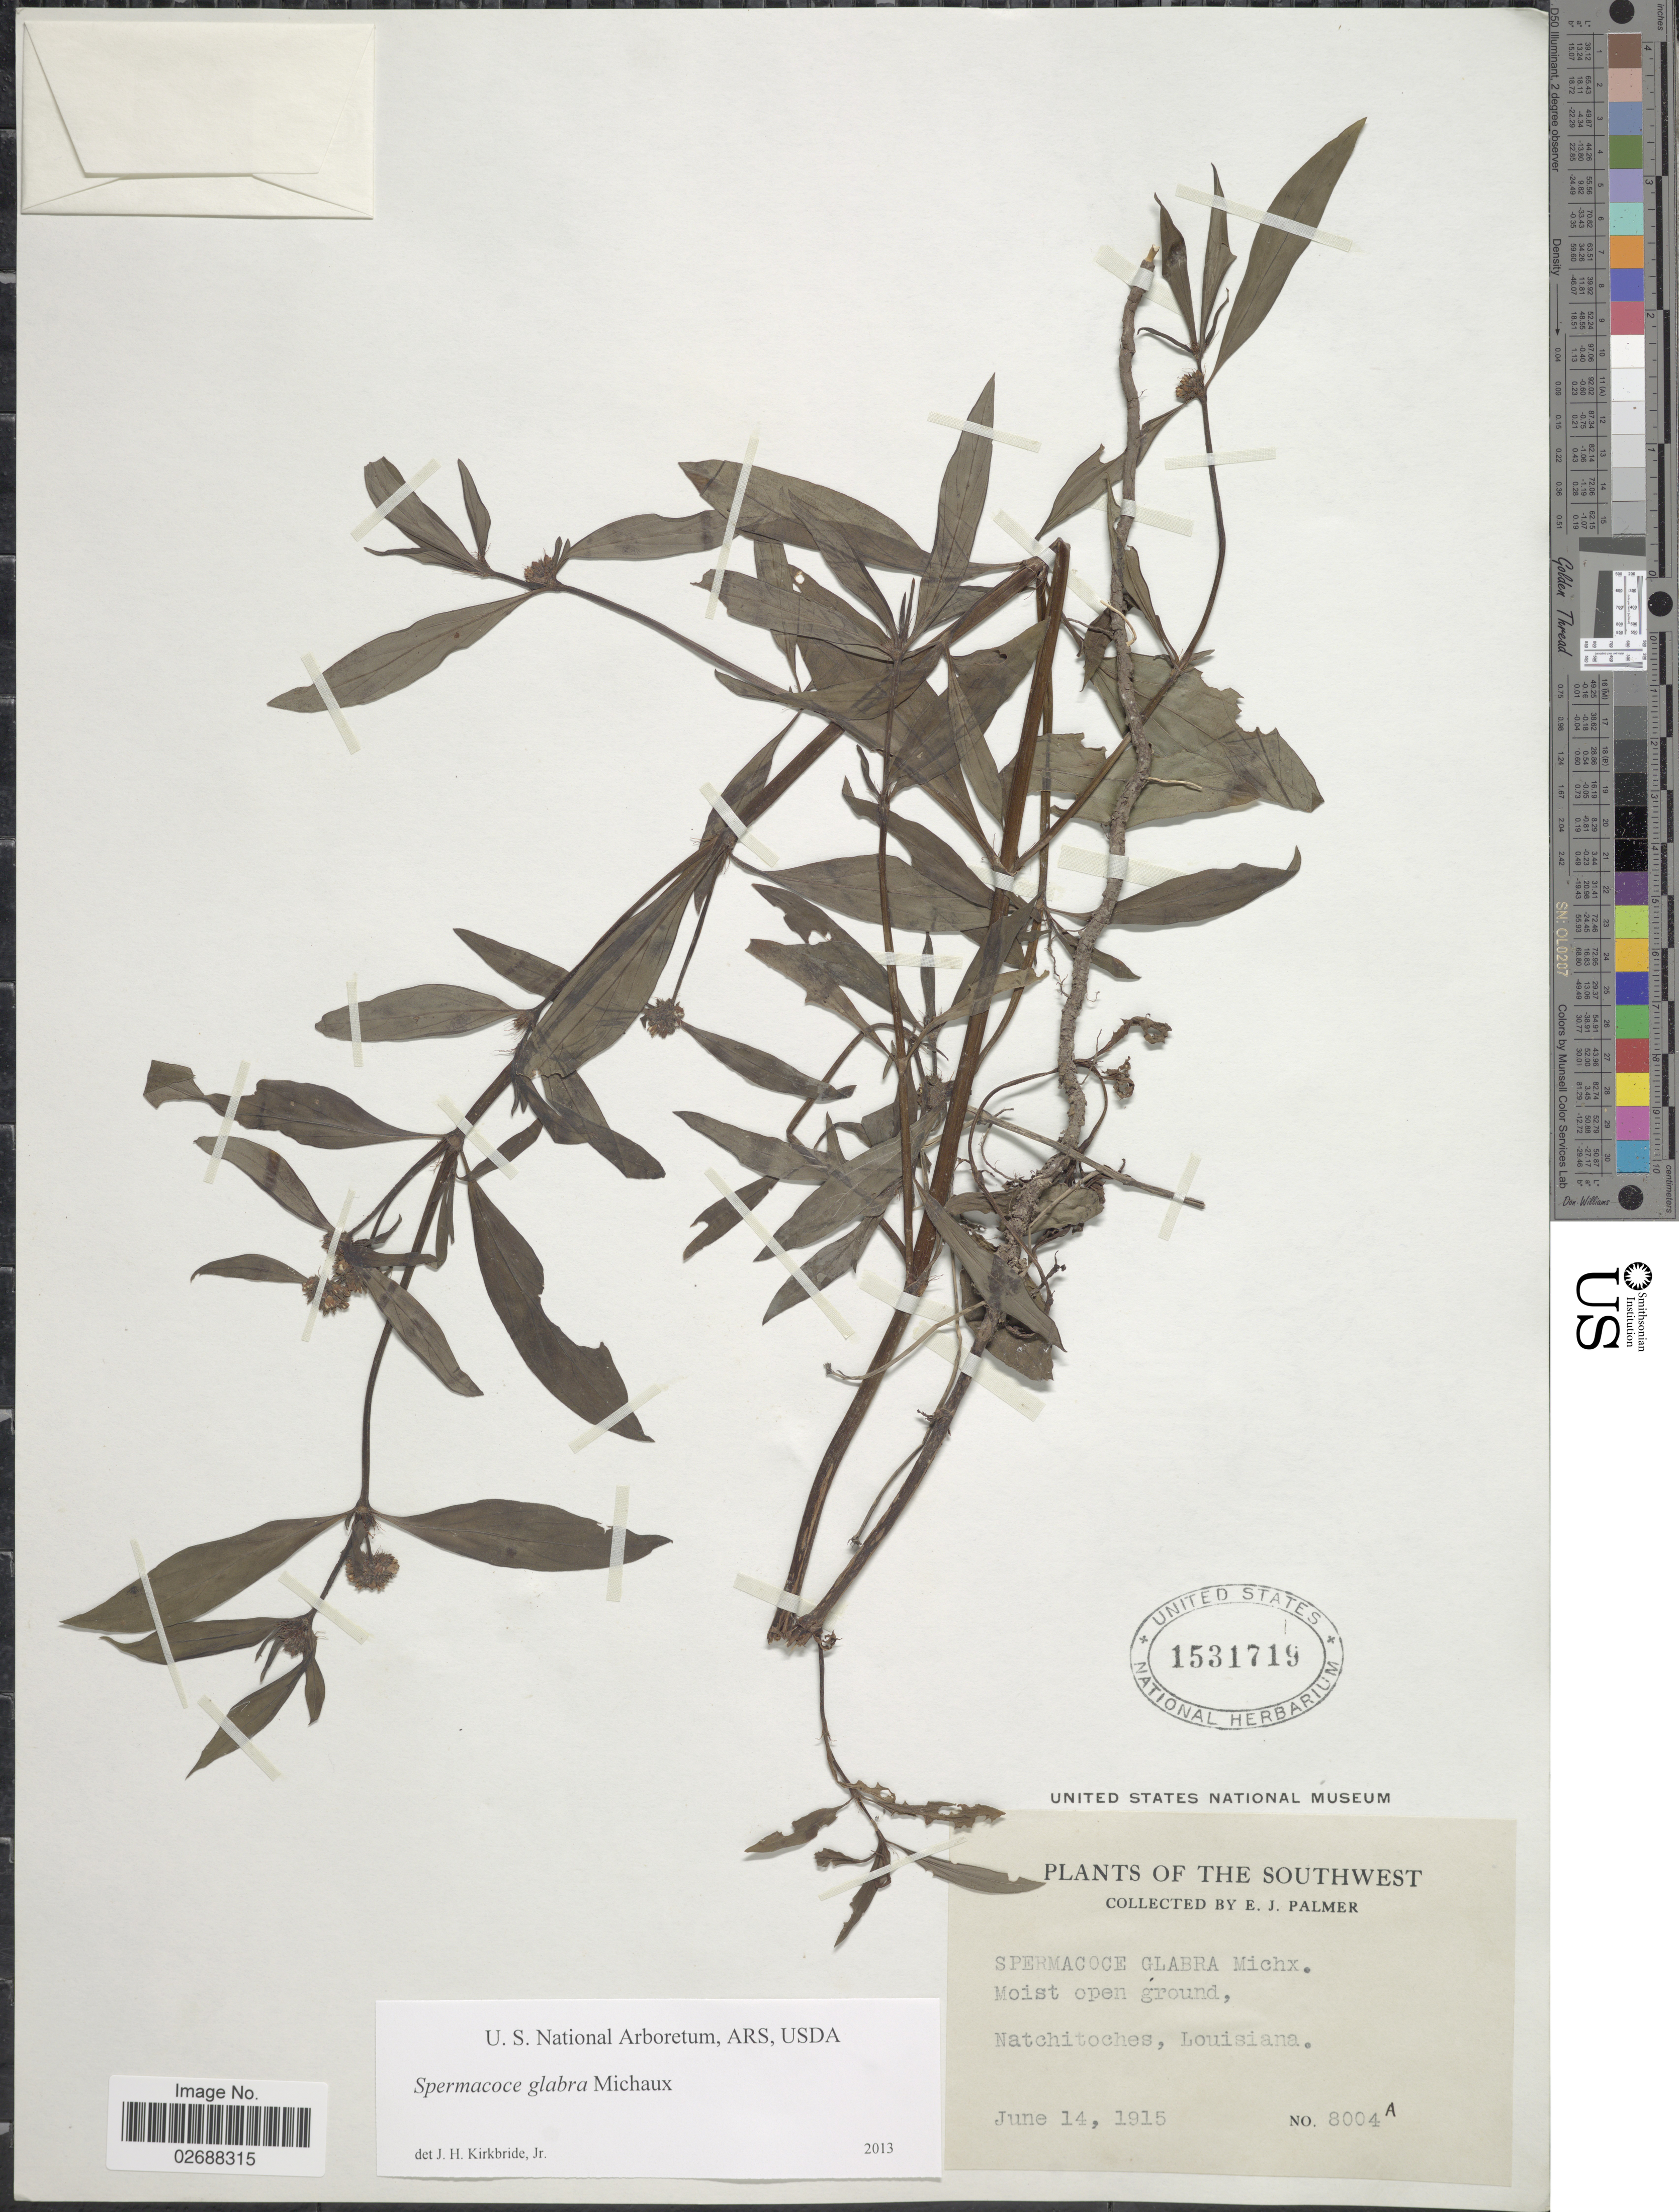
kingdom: Plantae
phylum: Tracheophyta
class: Magnoliopsida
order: Gentianales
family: Rubiaceae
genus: Spermacoce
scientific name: Spermacoce glabra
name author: Michx.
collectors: E. J. Palmer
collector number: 8004A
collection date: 1915-06-14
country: United States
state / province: Louisiana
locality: Southwest. Natchitoches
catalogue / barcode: US 1531719